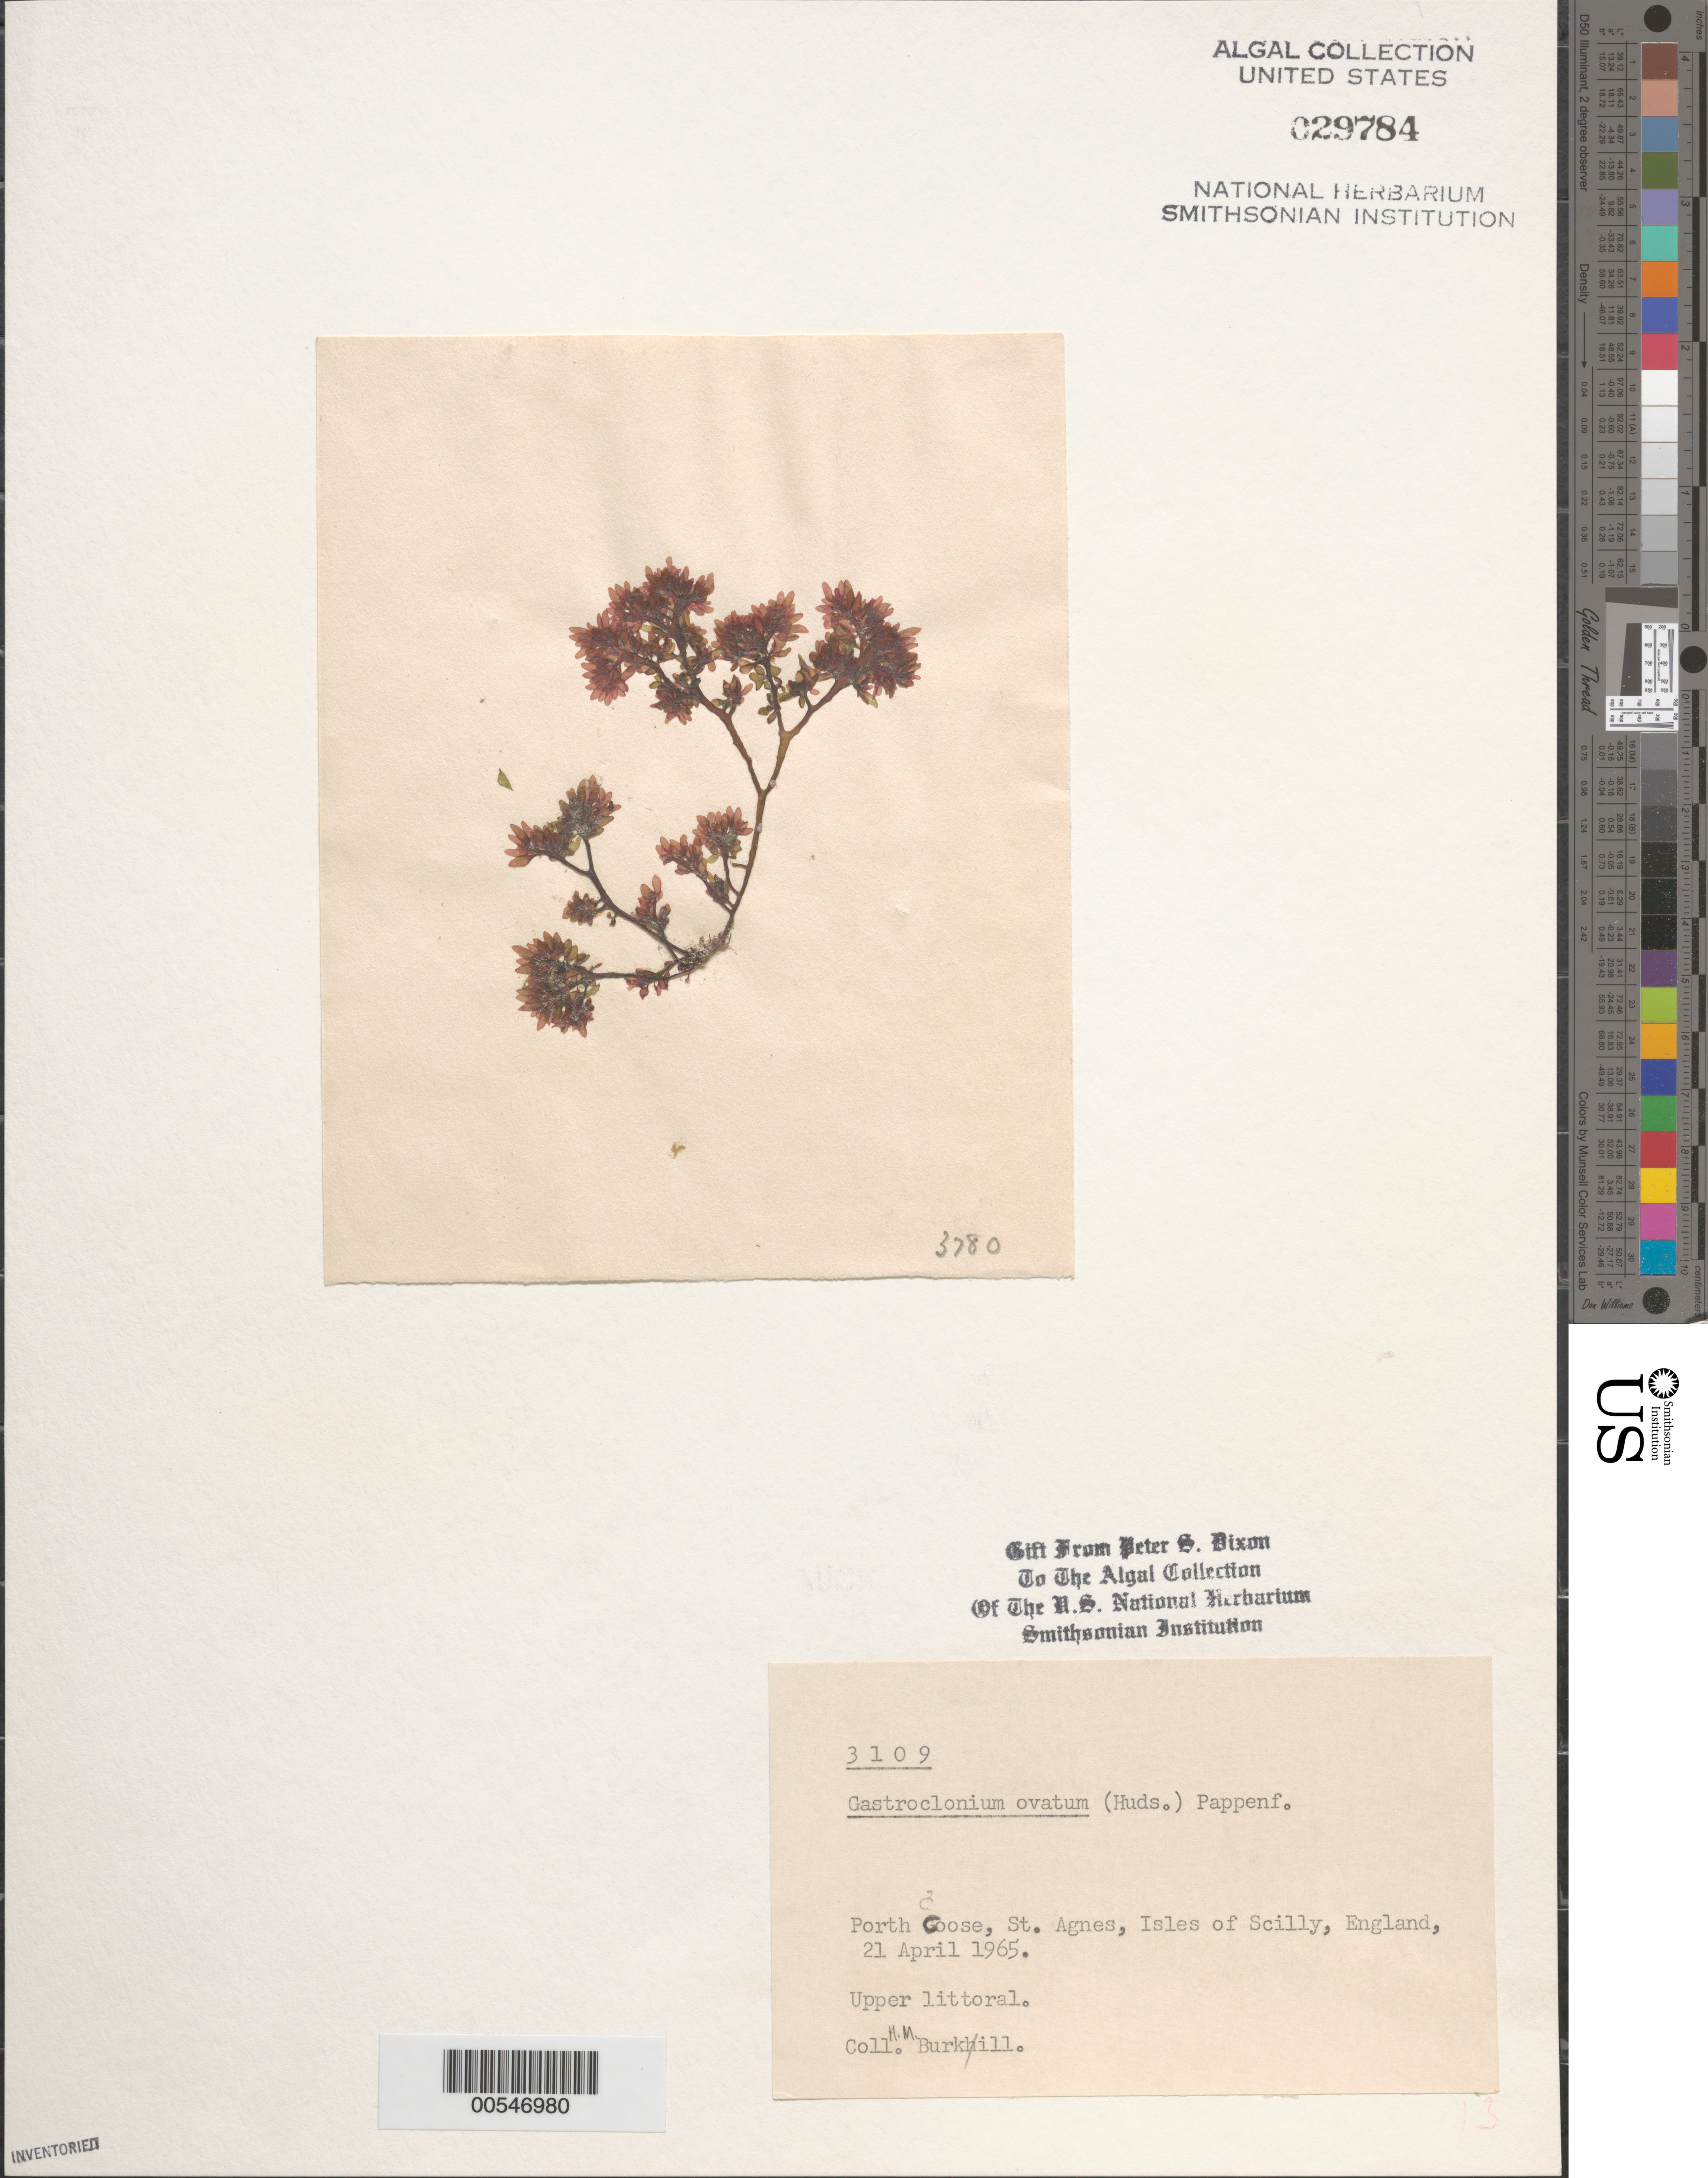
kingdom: Plantae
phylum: Rhodophyta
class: Florideophyceae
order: Rhodymeniales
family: Champiaceae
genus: Gastroclonium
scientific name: Gastroclonium ovatum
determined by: Dixon, P. S.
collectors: H. M. Burkill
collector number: PSD 3109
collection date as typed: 21 Apr 1965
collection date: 1965-04-21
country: United Kingdom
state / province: England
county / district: Council of the Isles of Scilly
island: St. Agnes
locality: Porth Coose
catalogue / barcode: US 29784